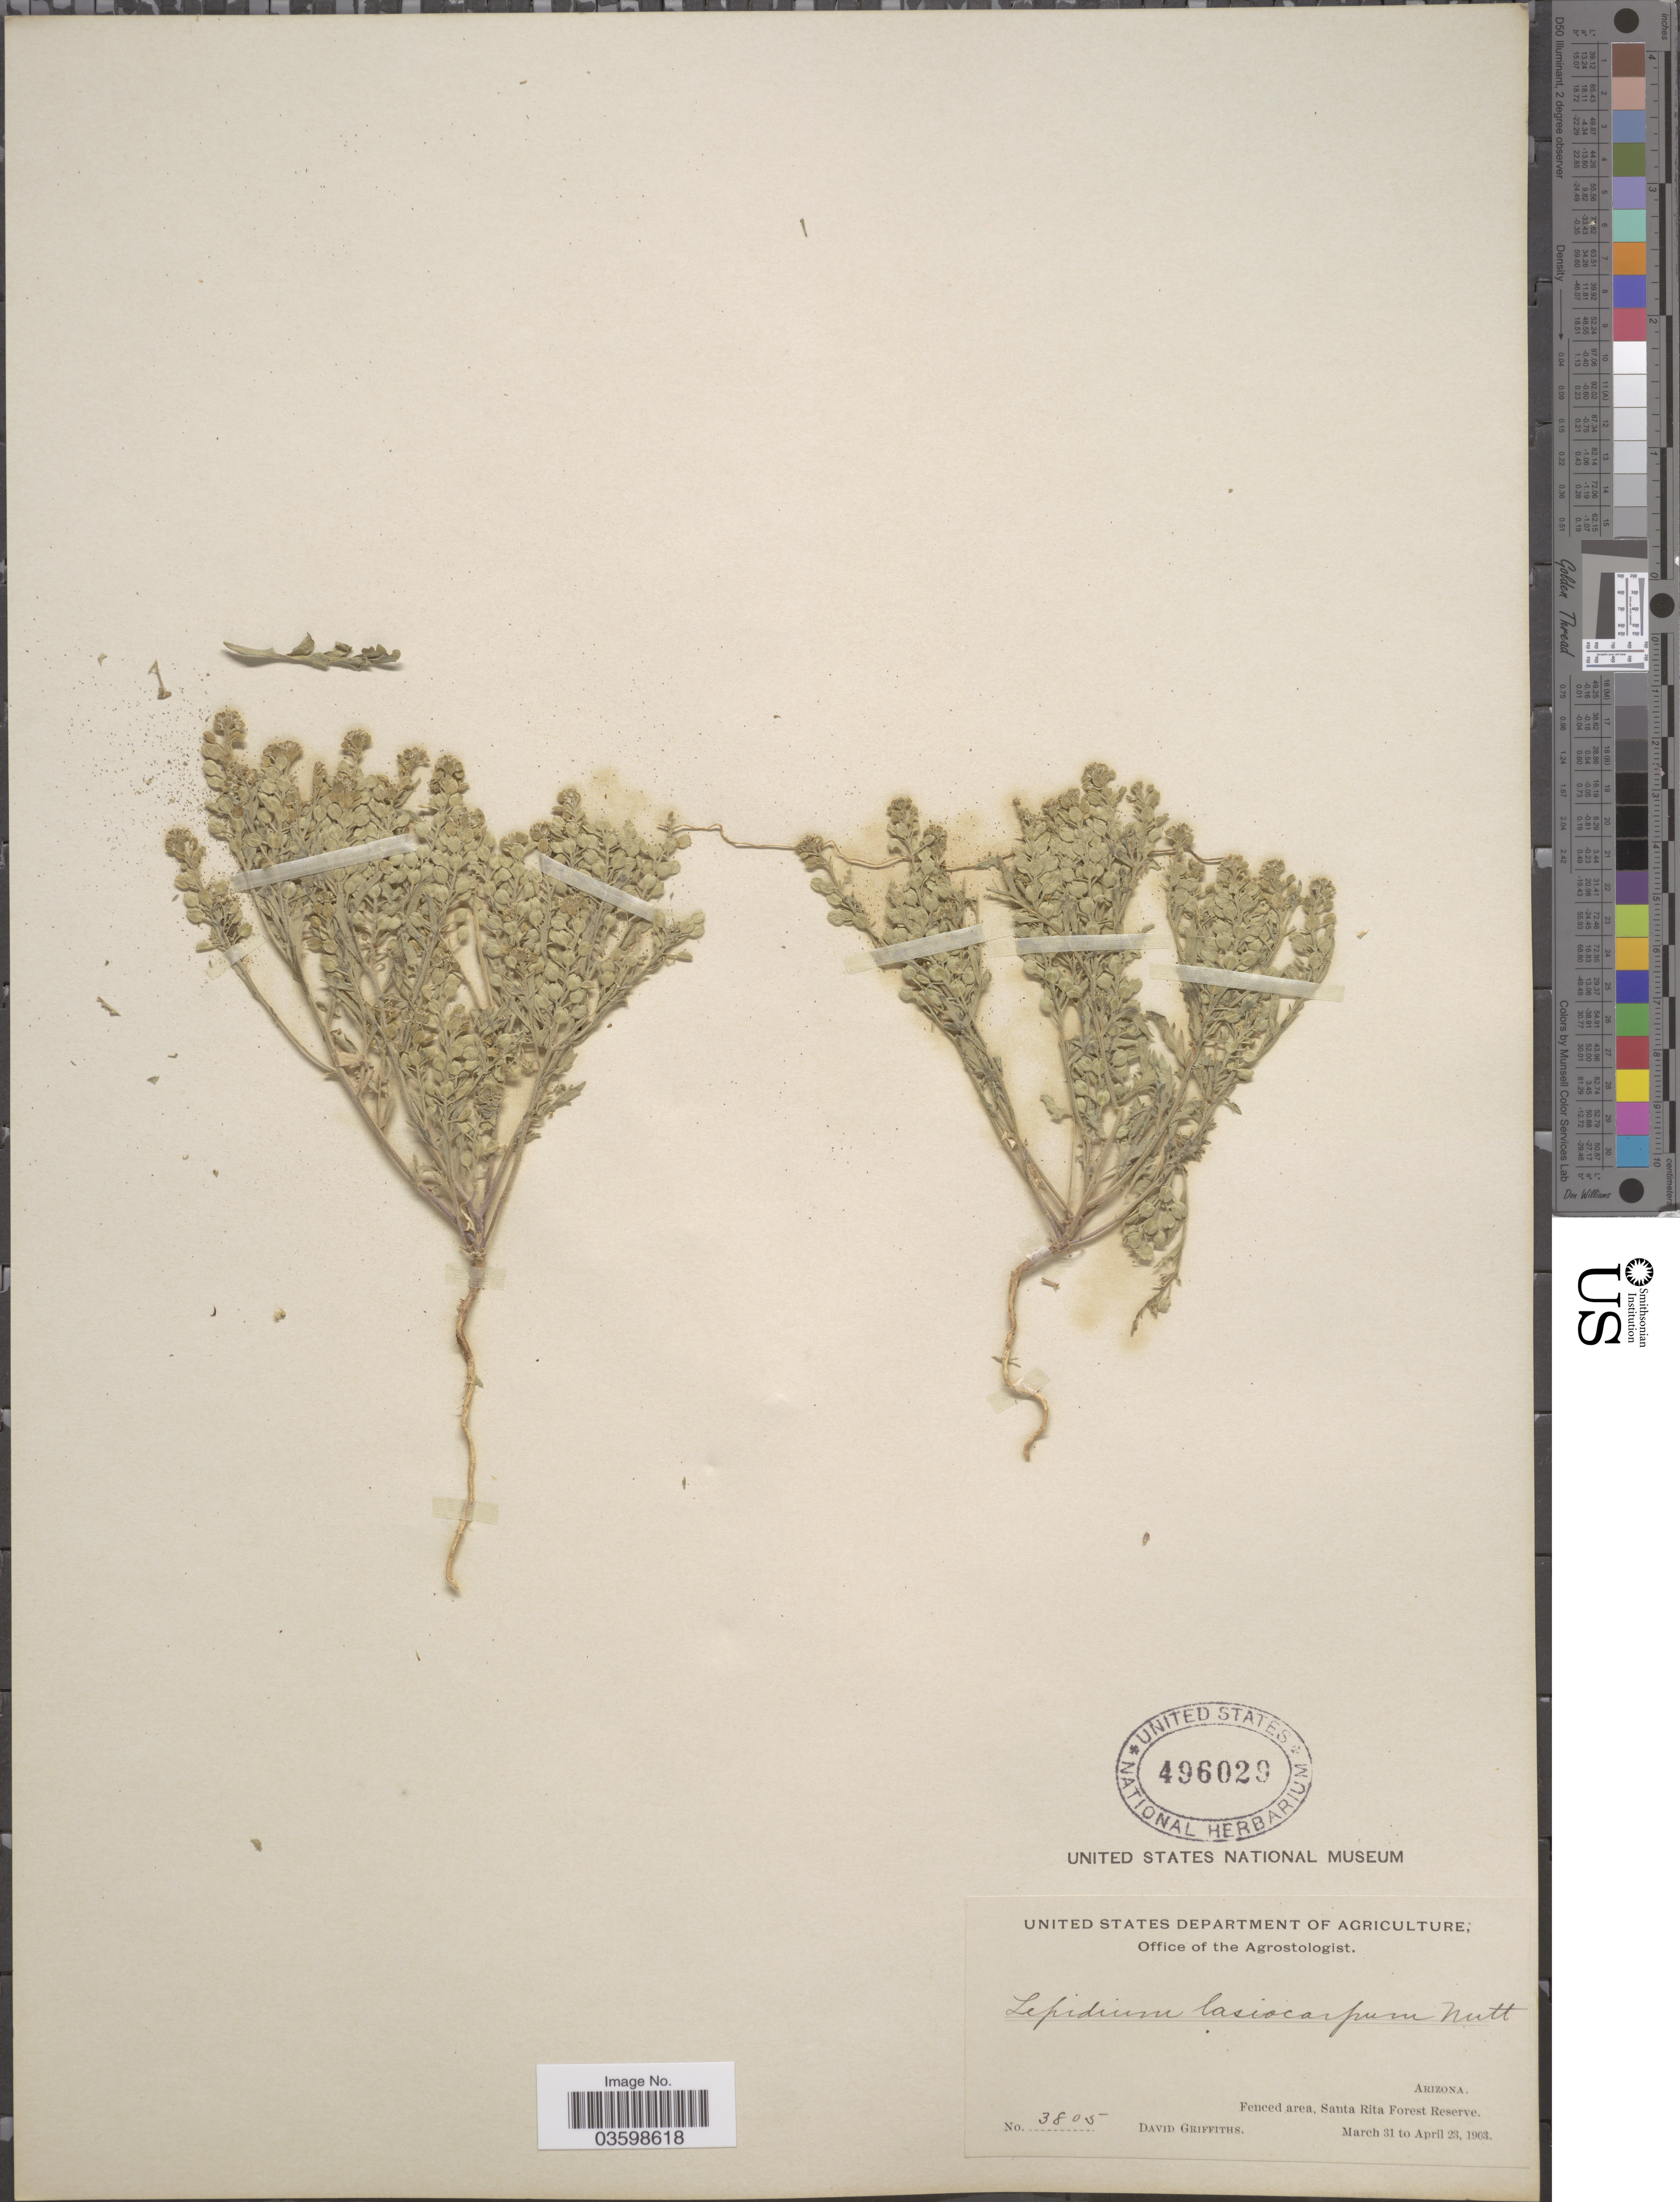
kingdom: Plantae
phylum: Tracheophyta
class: Magnoliopsida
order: Brassicales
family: Brassicaceae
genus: Lepidium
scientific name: Lepidium lasiocarpum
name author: Nutt.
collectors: D. Griffiths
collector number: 3805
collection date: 1903-03-31/1903-04-23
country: United States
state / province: Arizona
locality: Fenced area, Santa Rita Forest Reserve.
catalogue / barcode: US 496029